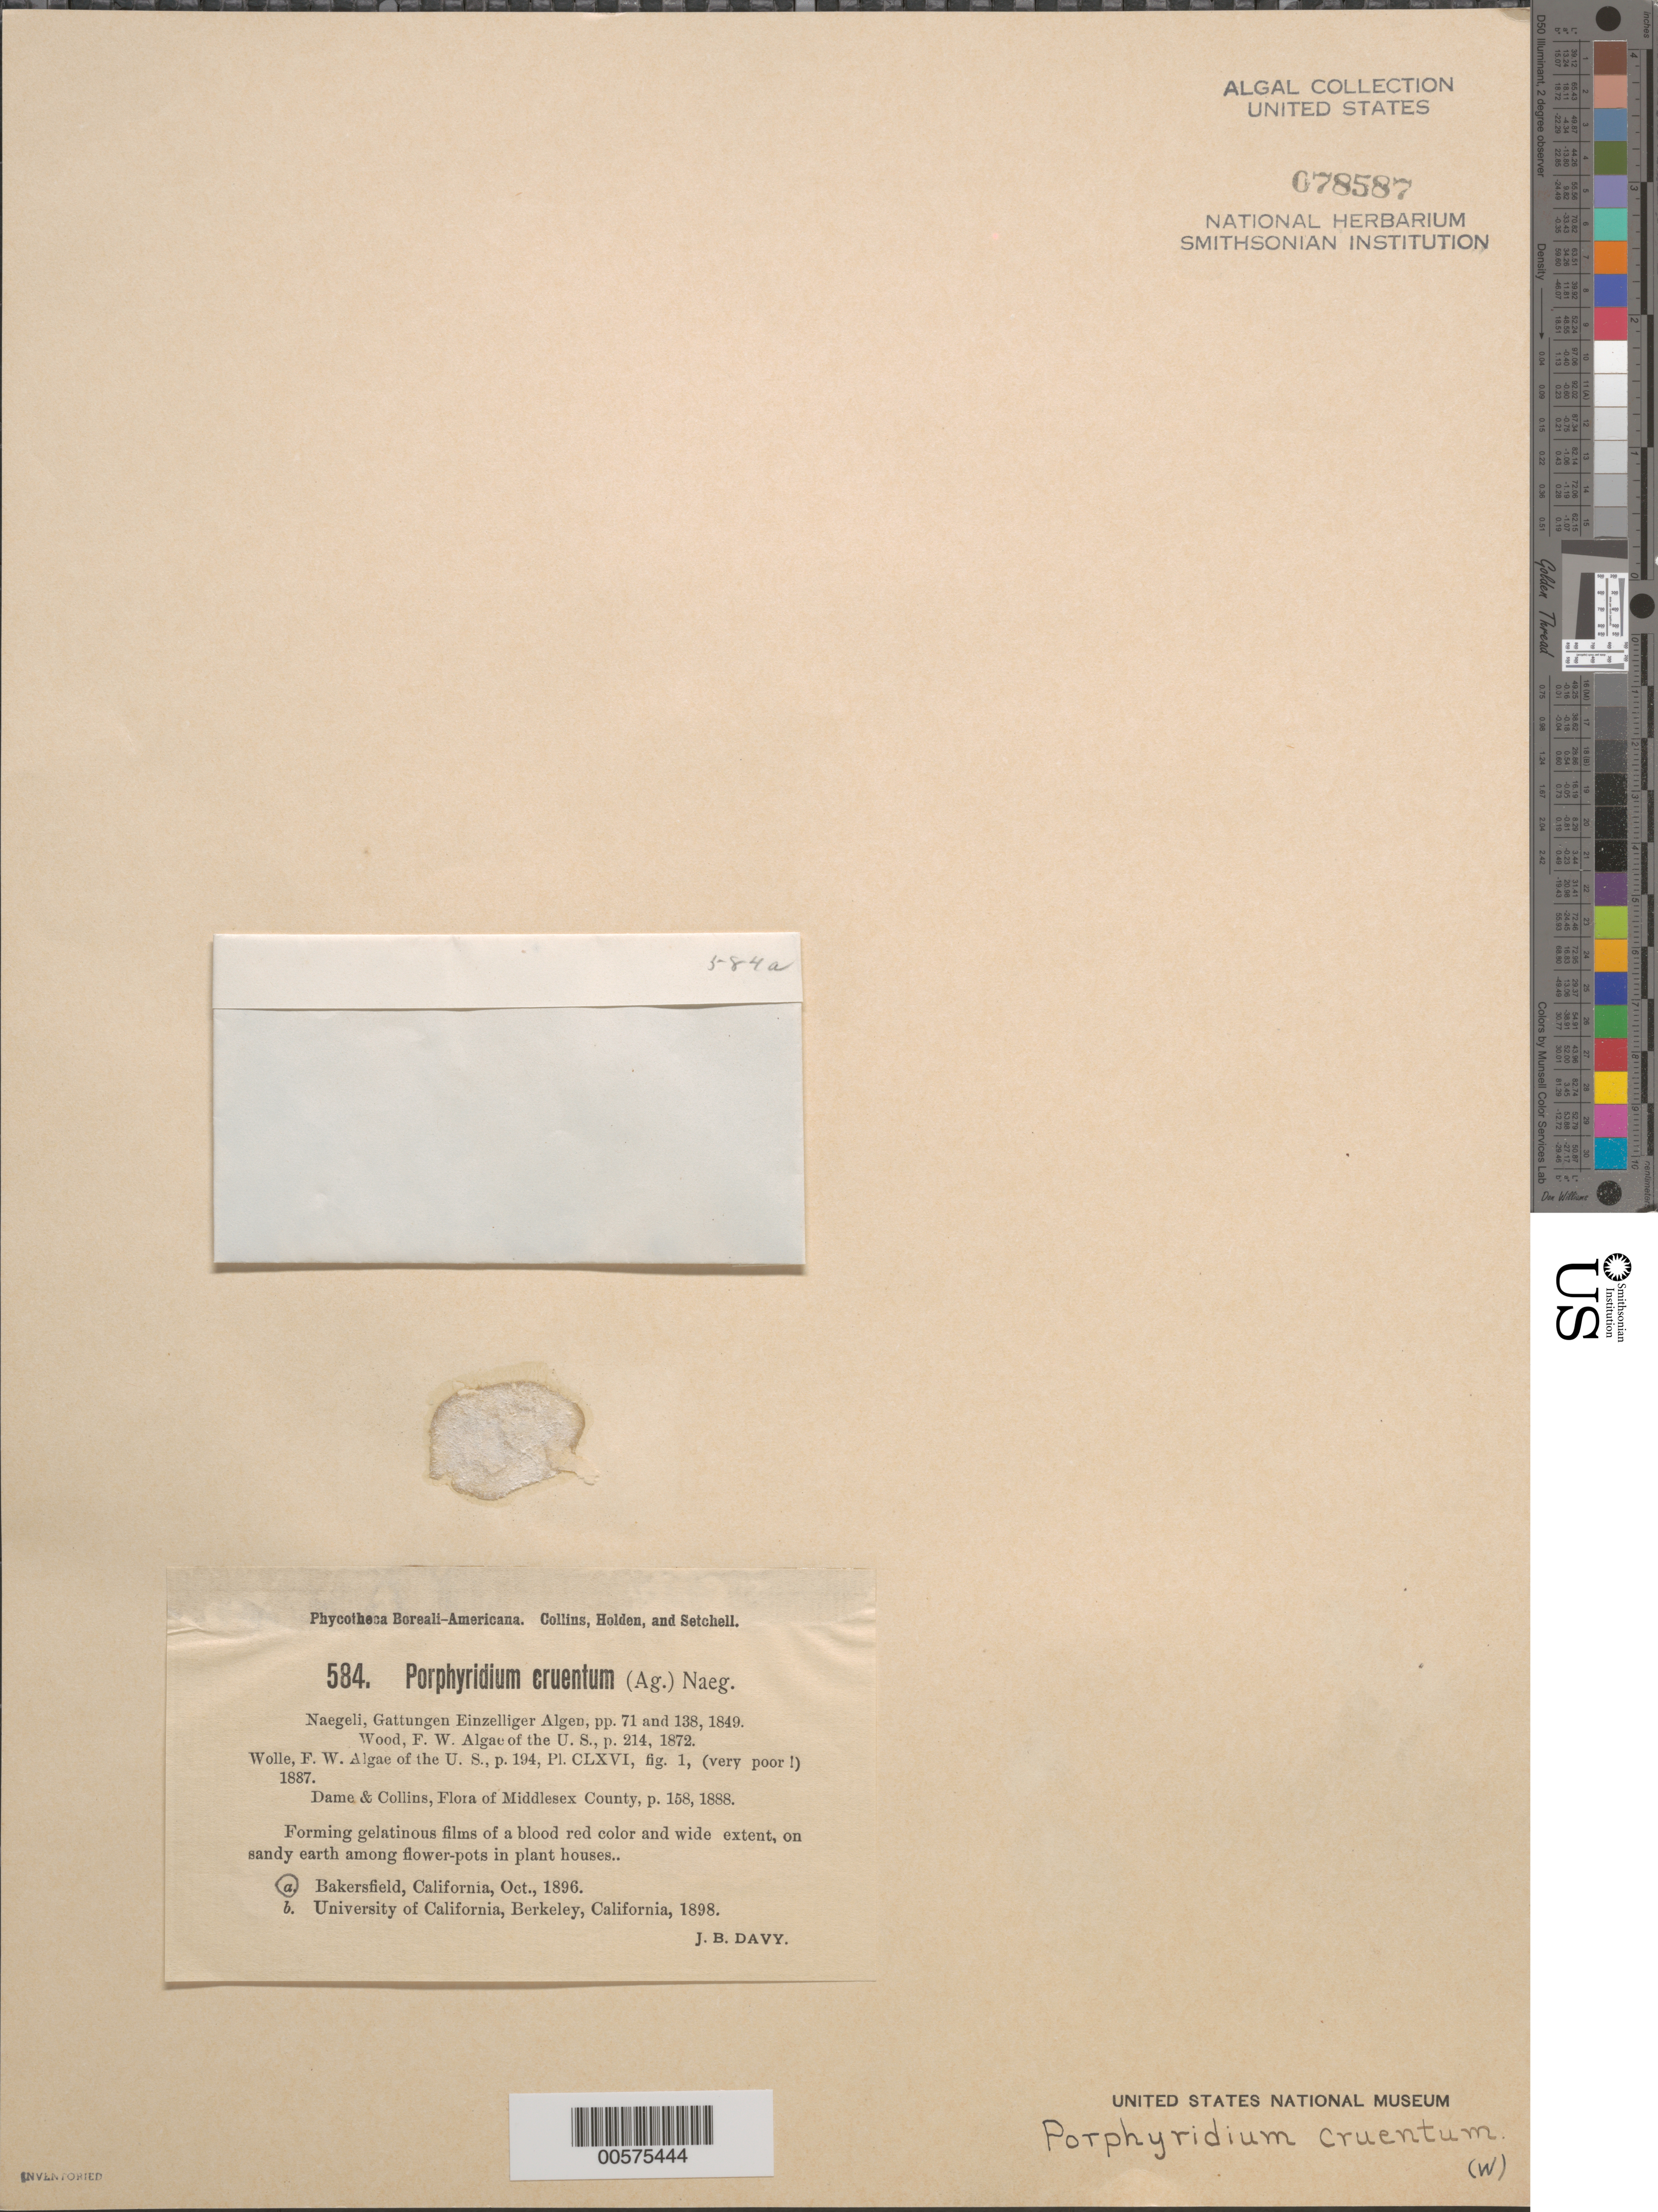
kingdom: Plantae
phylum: Rhodophyta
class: Porphyridiophyceae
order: Porphyridiales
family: Porphyridiaceae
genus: Porphyridium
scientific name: Porphyridium purpureum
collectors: J. Burtt Davy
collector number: PB-A 584a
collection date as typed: Oct 1896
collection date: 1896-10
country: United States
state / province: California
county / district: Kern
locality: Bakersfield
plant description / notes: Collins, Holden & Setchell, Phycotheca Boreali-Americana, Fasc. 12, 1899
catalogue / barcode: US 78587